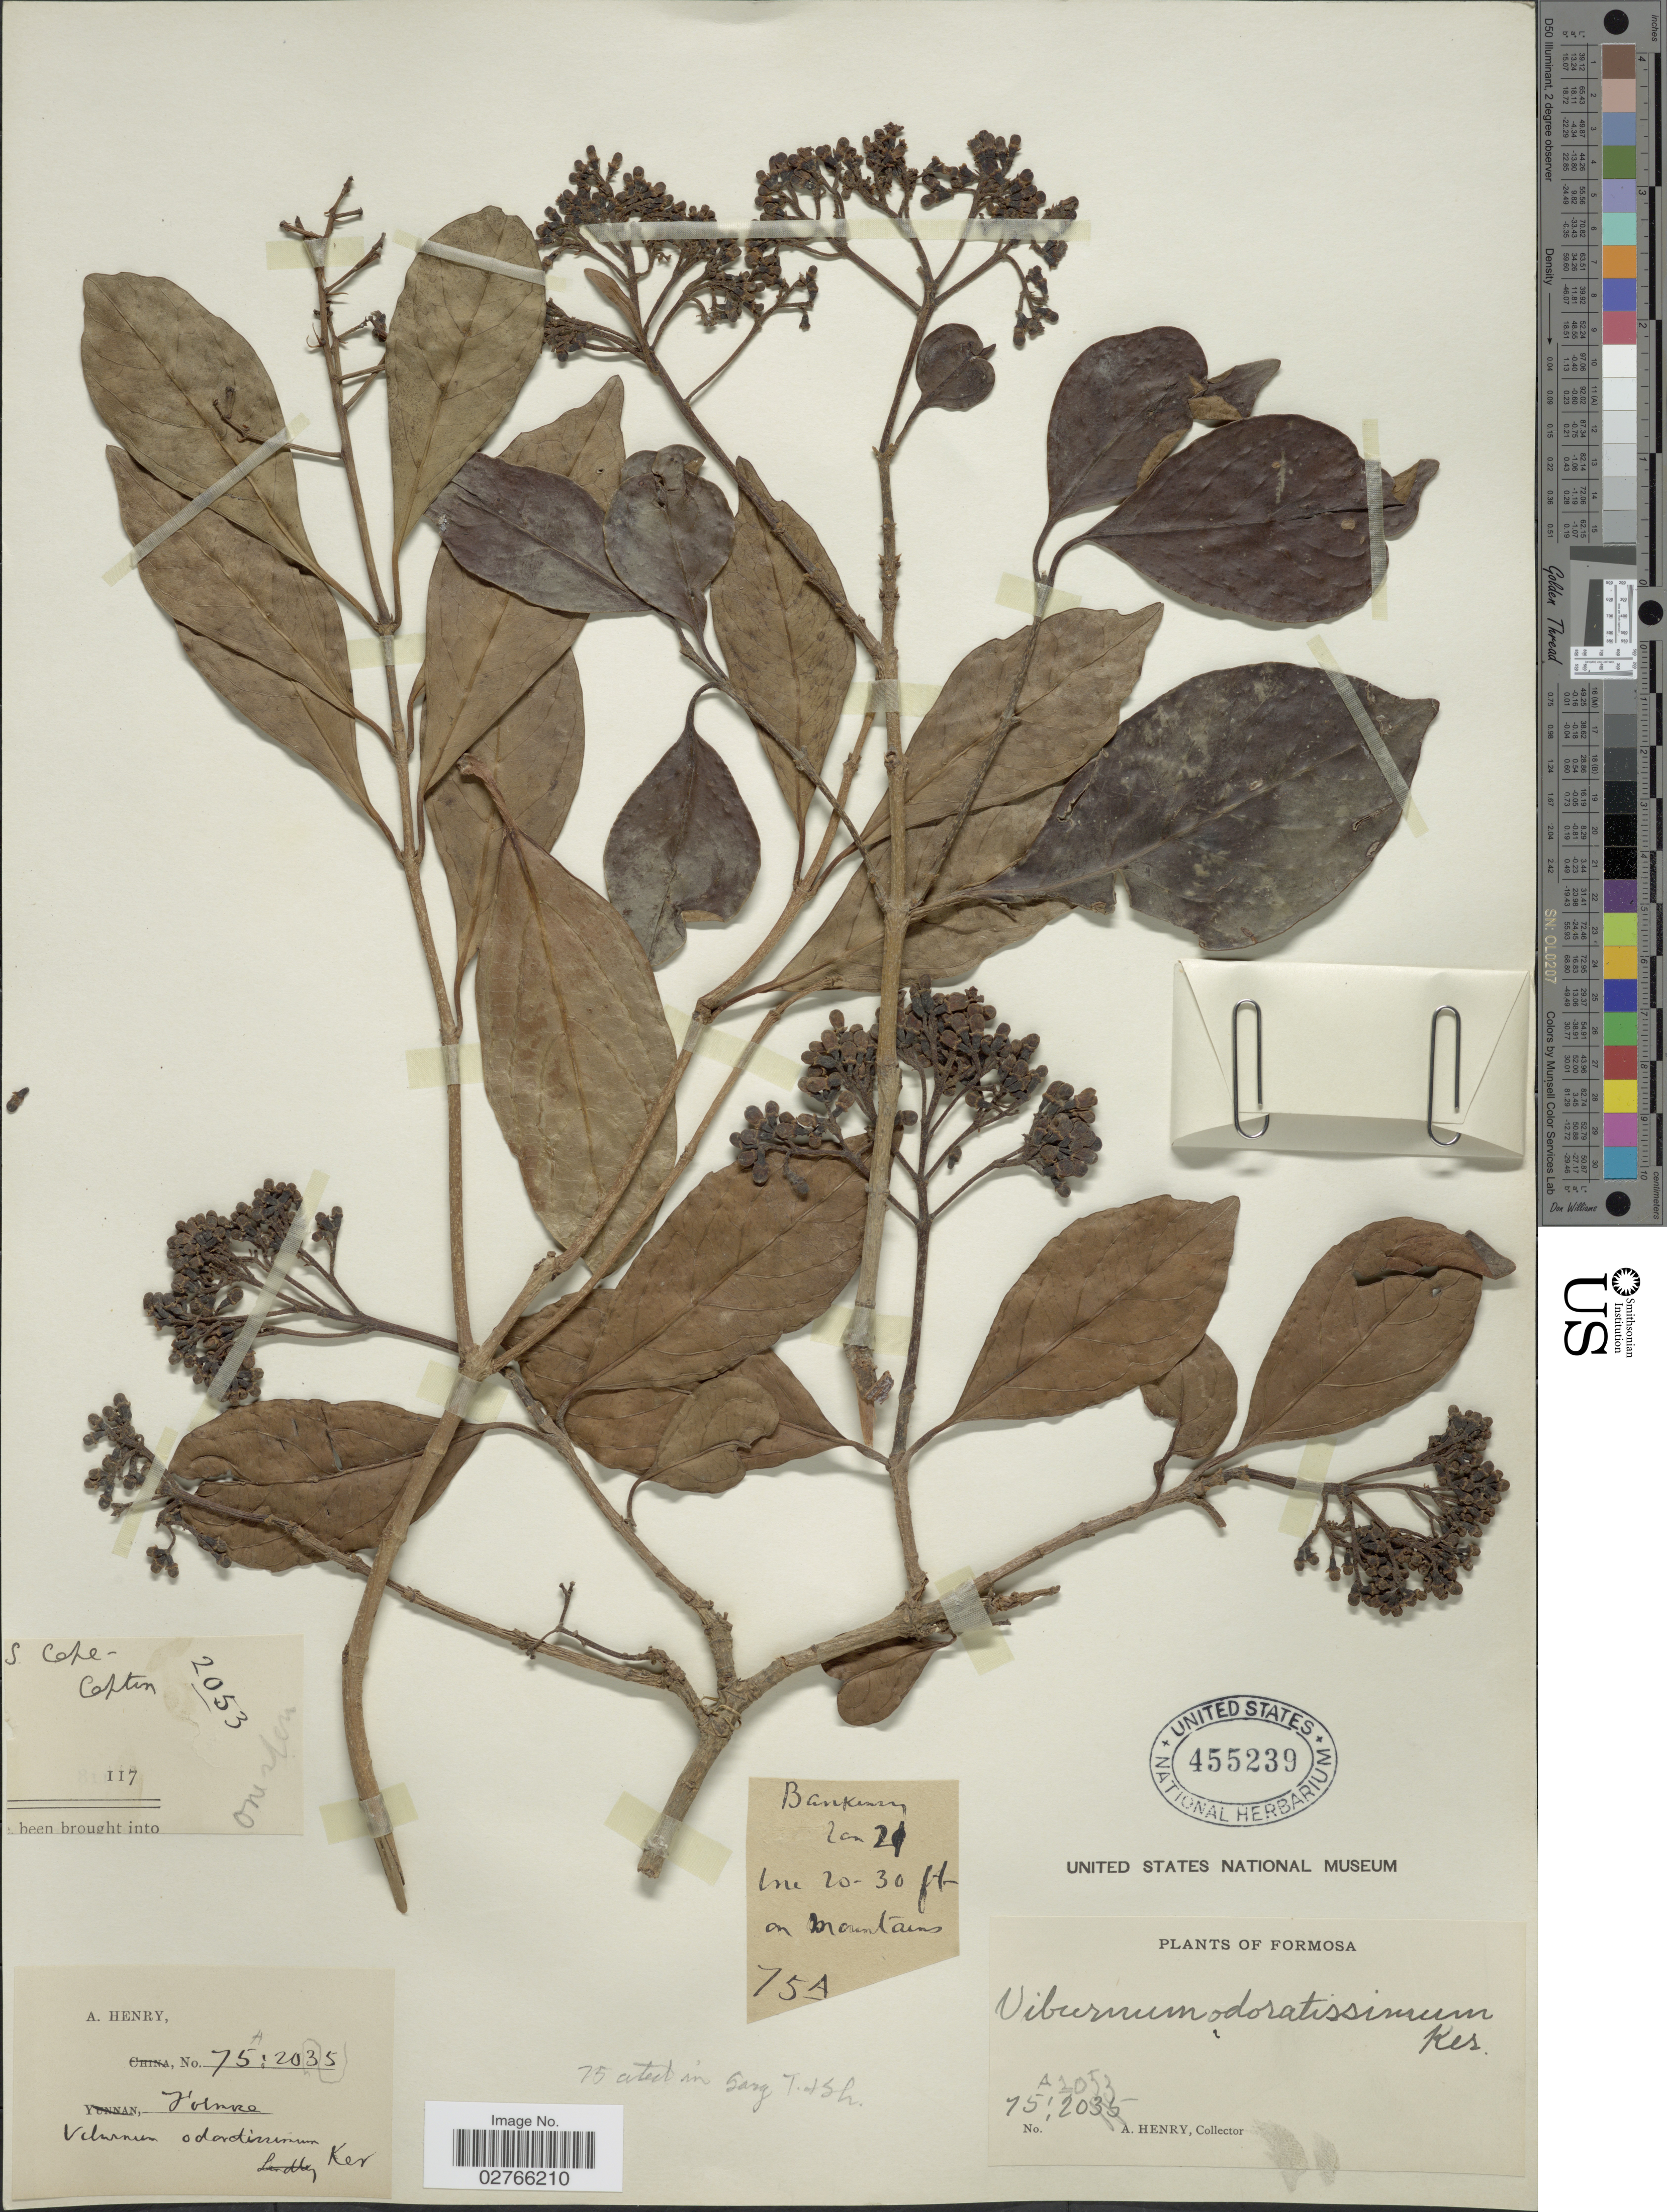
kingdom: Plantae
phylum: Tracheophyta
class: Magnoliopsida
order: Dipsacales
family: Viburnaceae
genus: Viburnum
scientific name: Viburnum odoratissimum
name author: Ker Gawl.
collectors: A. Henry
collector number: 75 A/ 2053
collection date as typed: Transcribed d/m/y: /1/21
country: Taiwan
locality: Formosa. 75A: Bankenseng, in mountains, 2053: S. Cape.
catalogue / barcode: US 455239